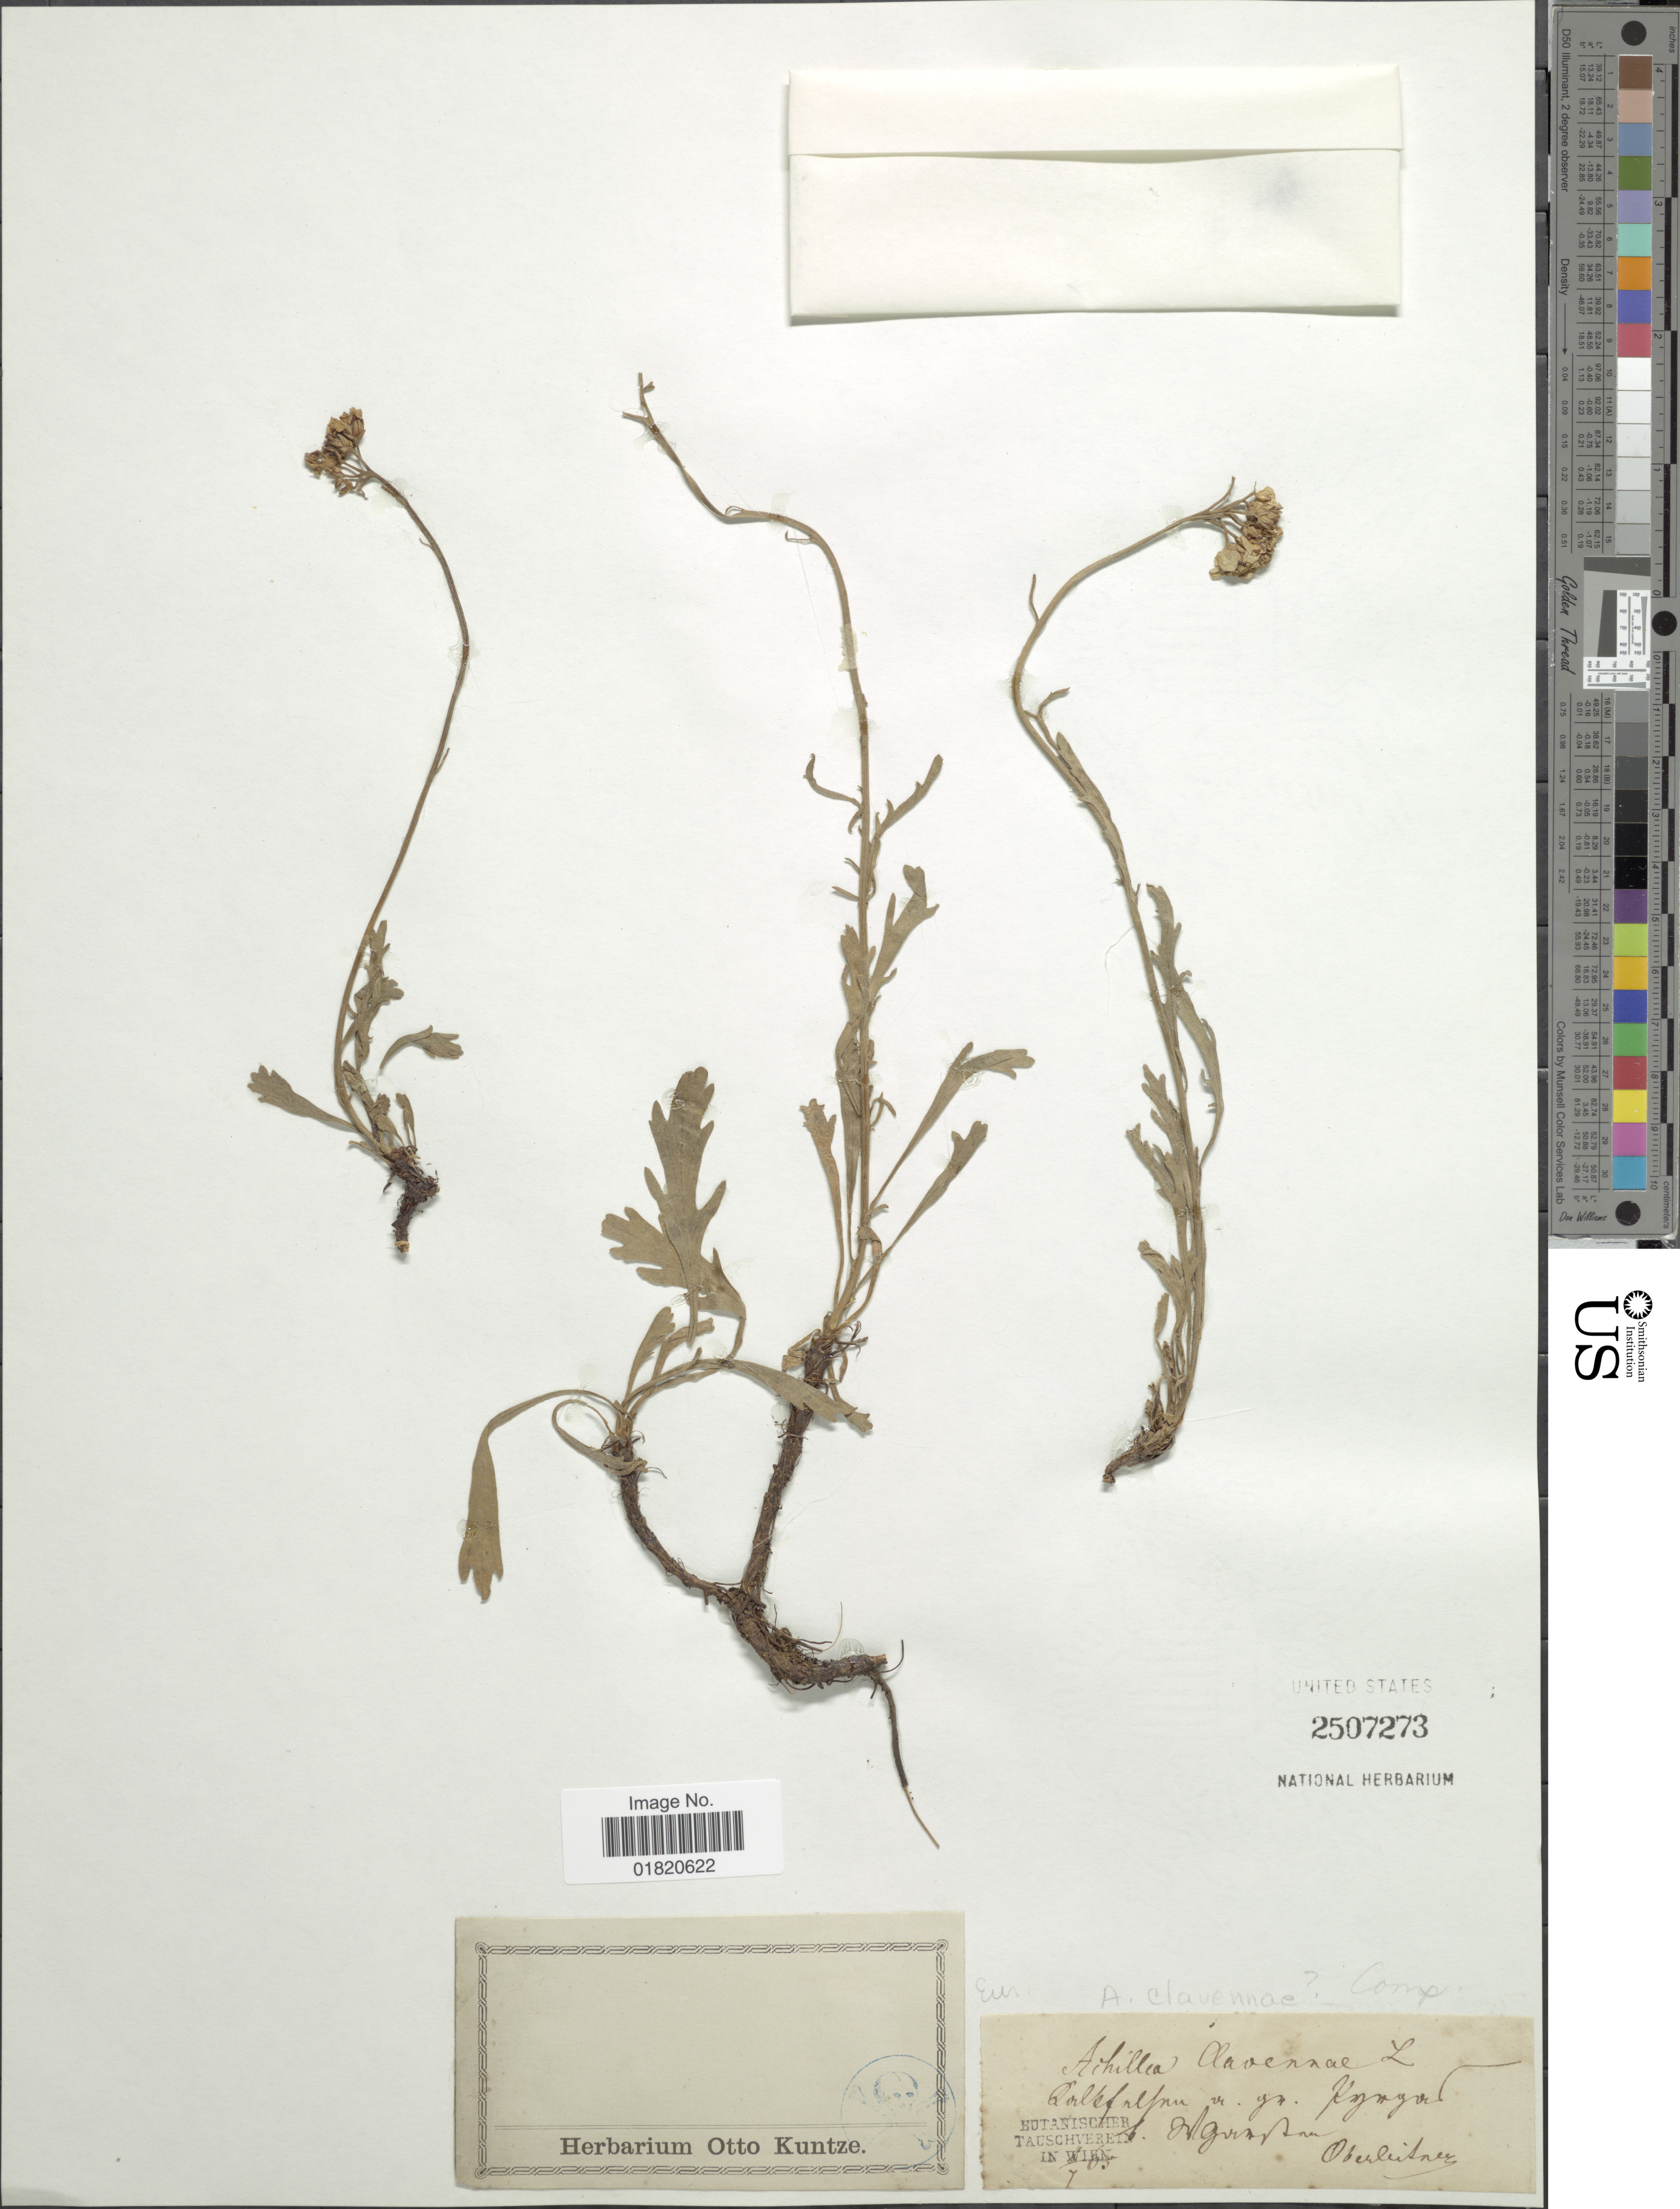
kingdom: Plantae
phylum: Tracheophyta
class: Magnoliopsida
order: Asterales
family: Asteraceae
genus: Achillea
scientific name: Achillea clavennae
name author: L.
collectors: -. Oberleidner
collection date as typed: Transcribed d/m/y: /7/5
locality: Mgvinvlau [interpreted]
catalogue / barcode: US 2507273